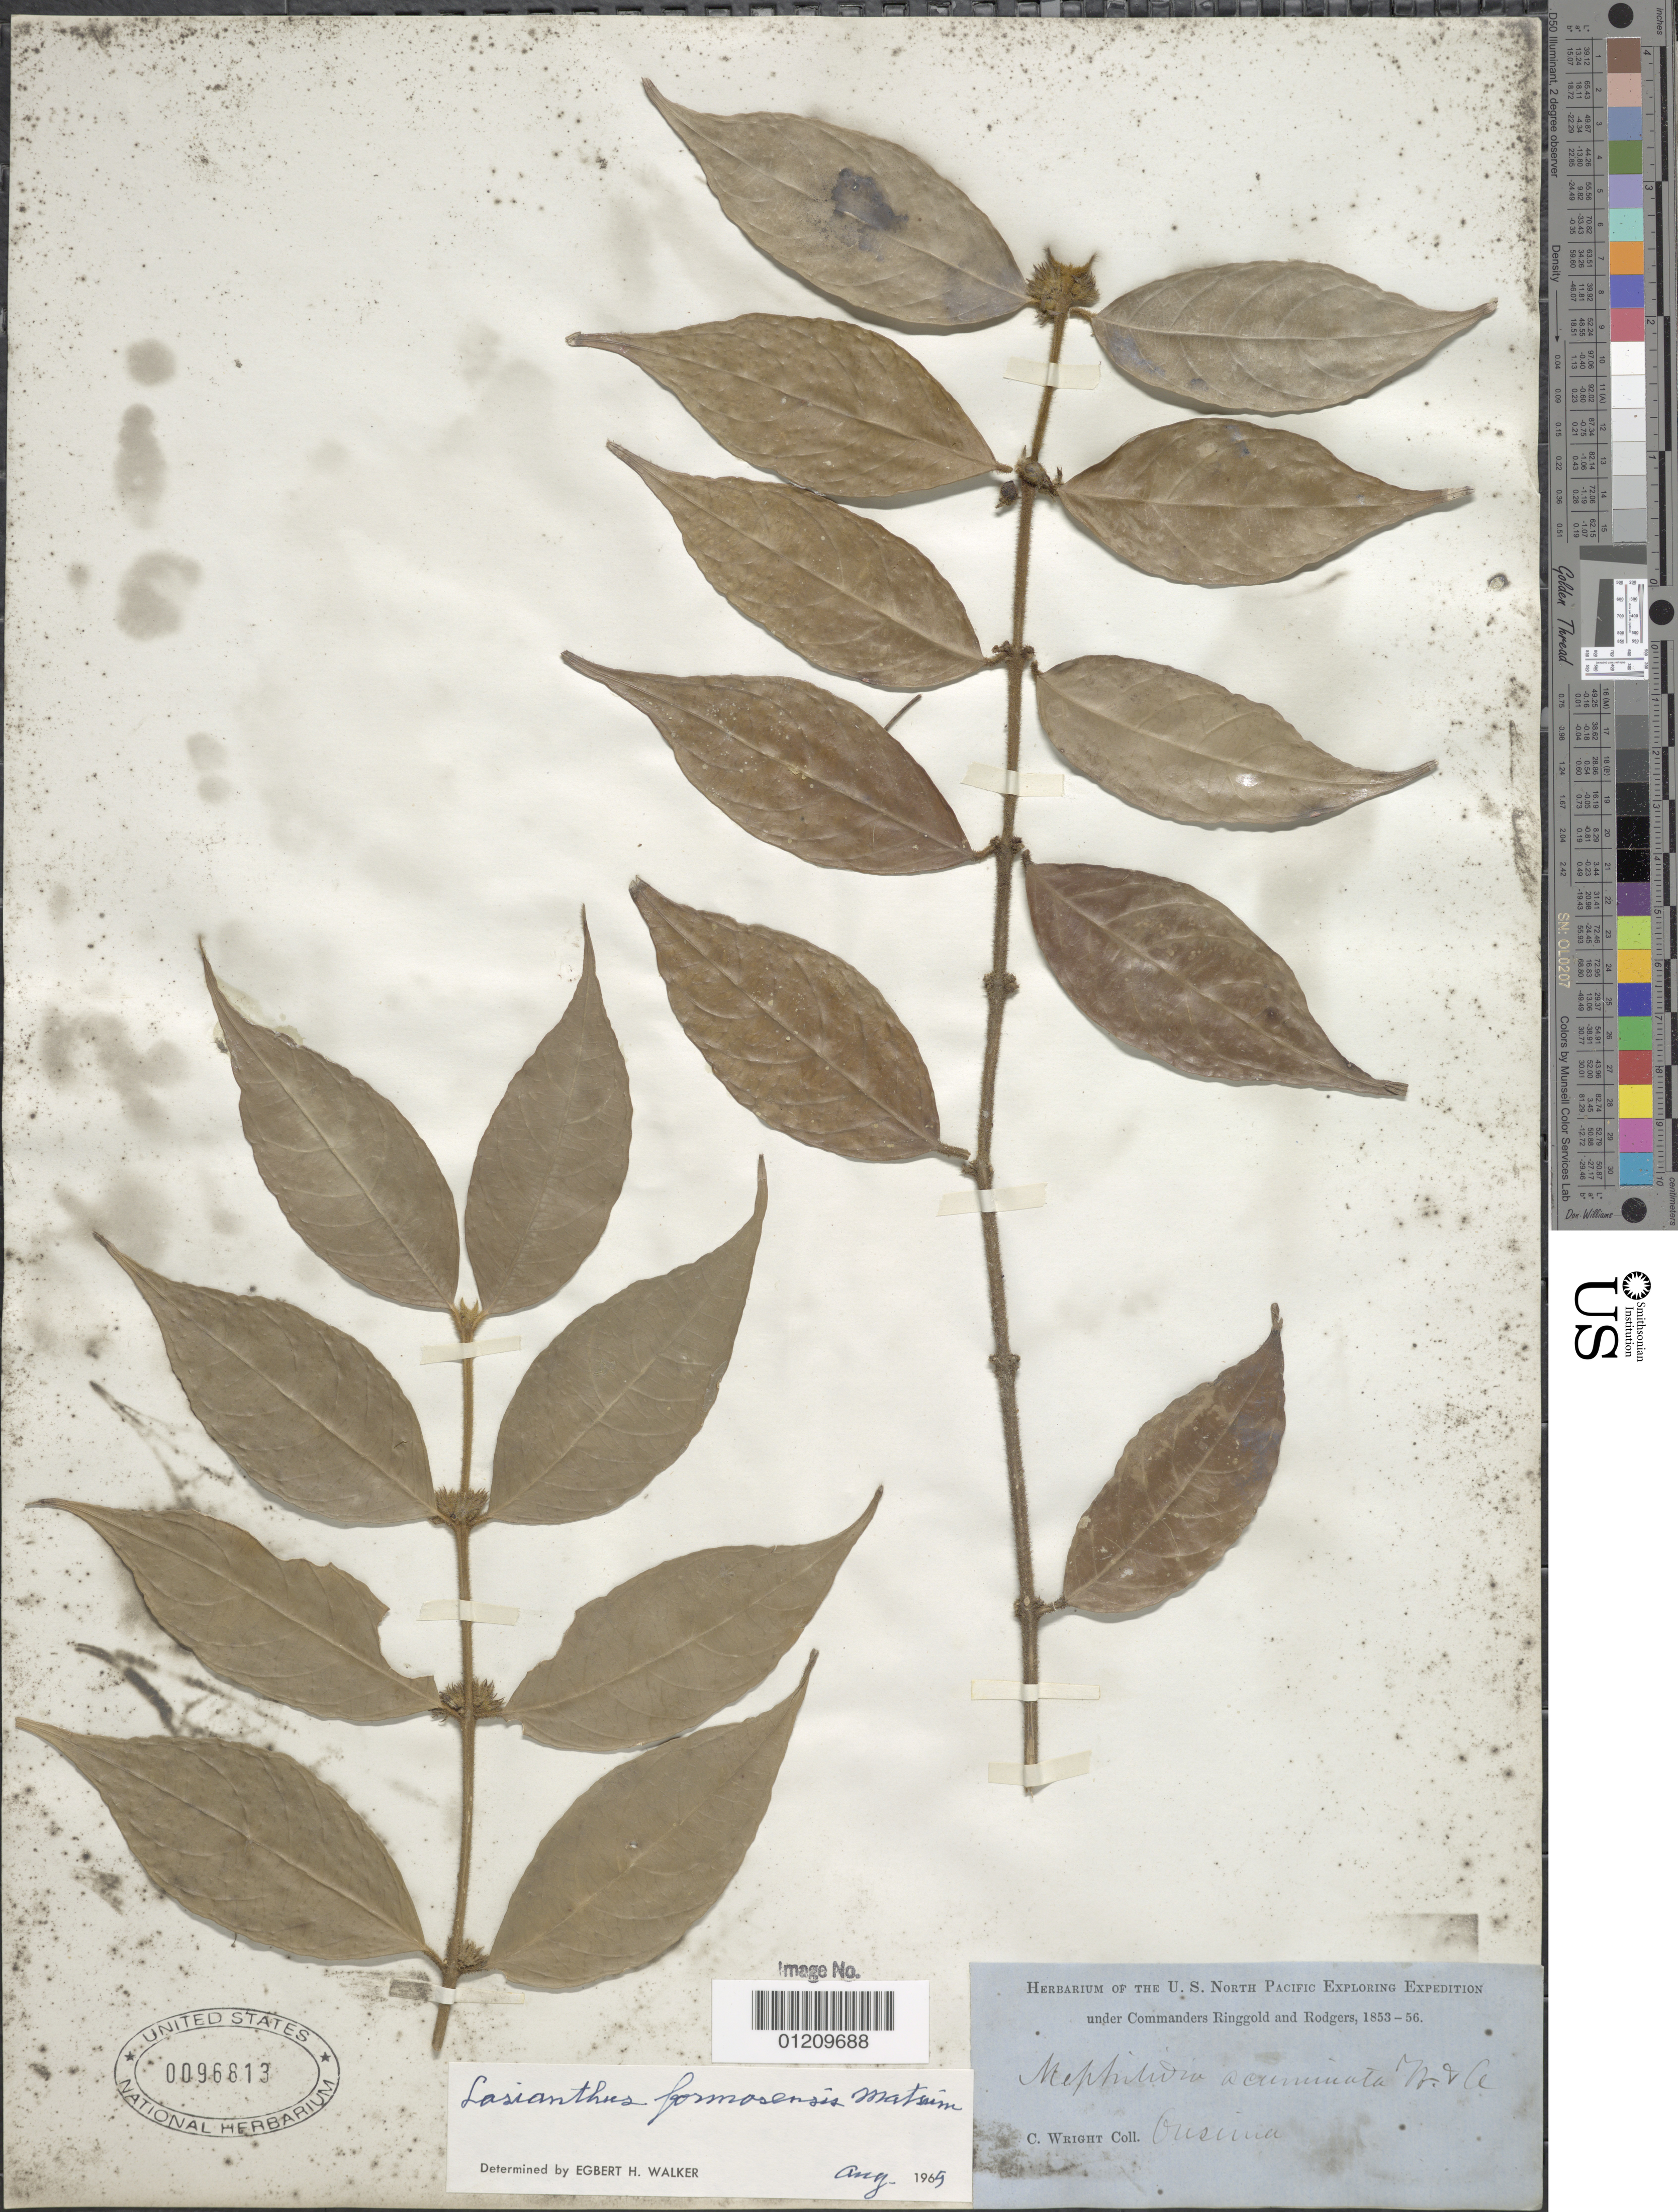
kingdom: Plantae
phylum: Tracheophyta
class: Magnoliopsida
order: Gentianales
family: Rubiaceae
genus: Lasianthus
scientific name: Lasianthus formosensis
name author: Matsum.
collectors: C. Wright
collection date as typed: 1853 to -- -- 1856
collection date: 1853/1856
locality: Gosima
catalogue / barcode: US 96813